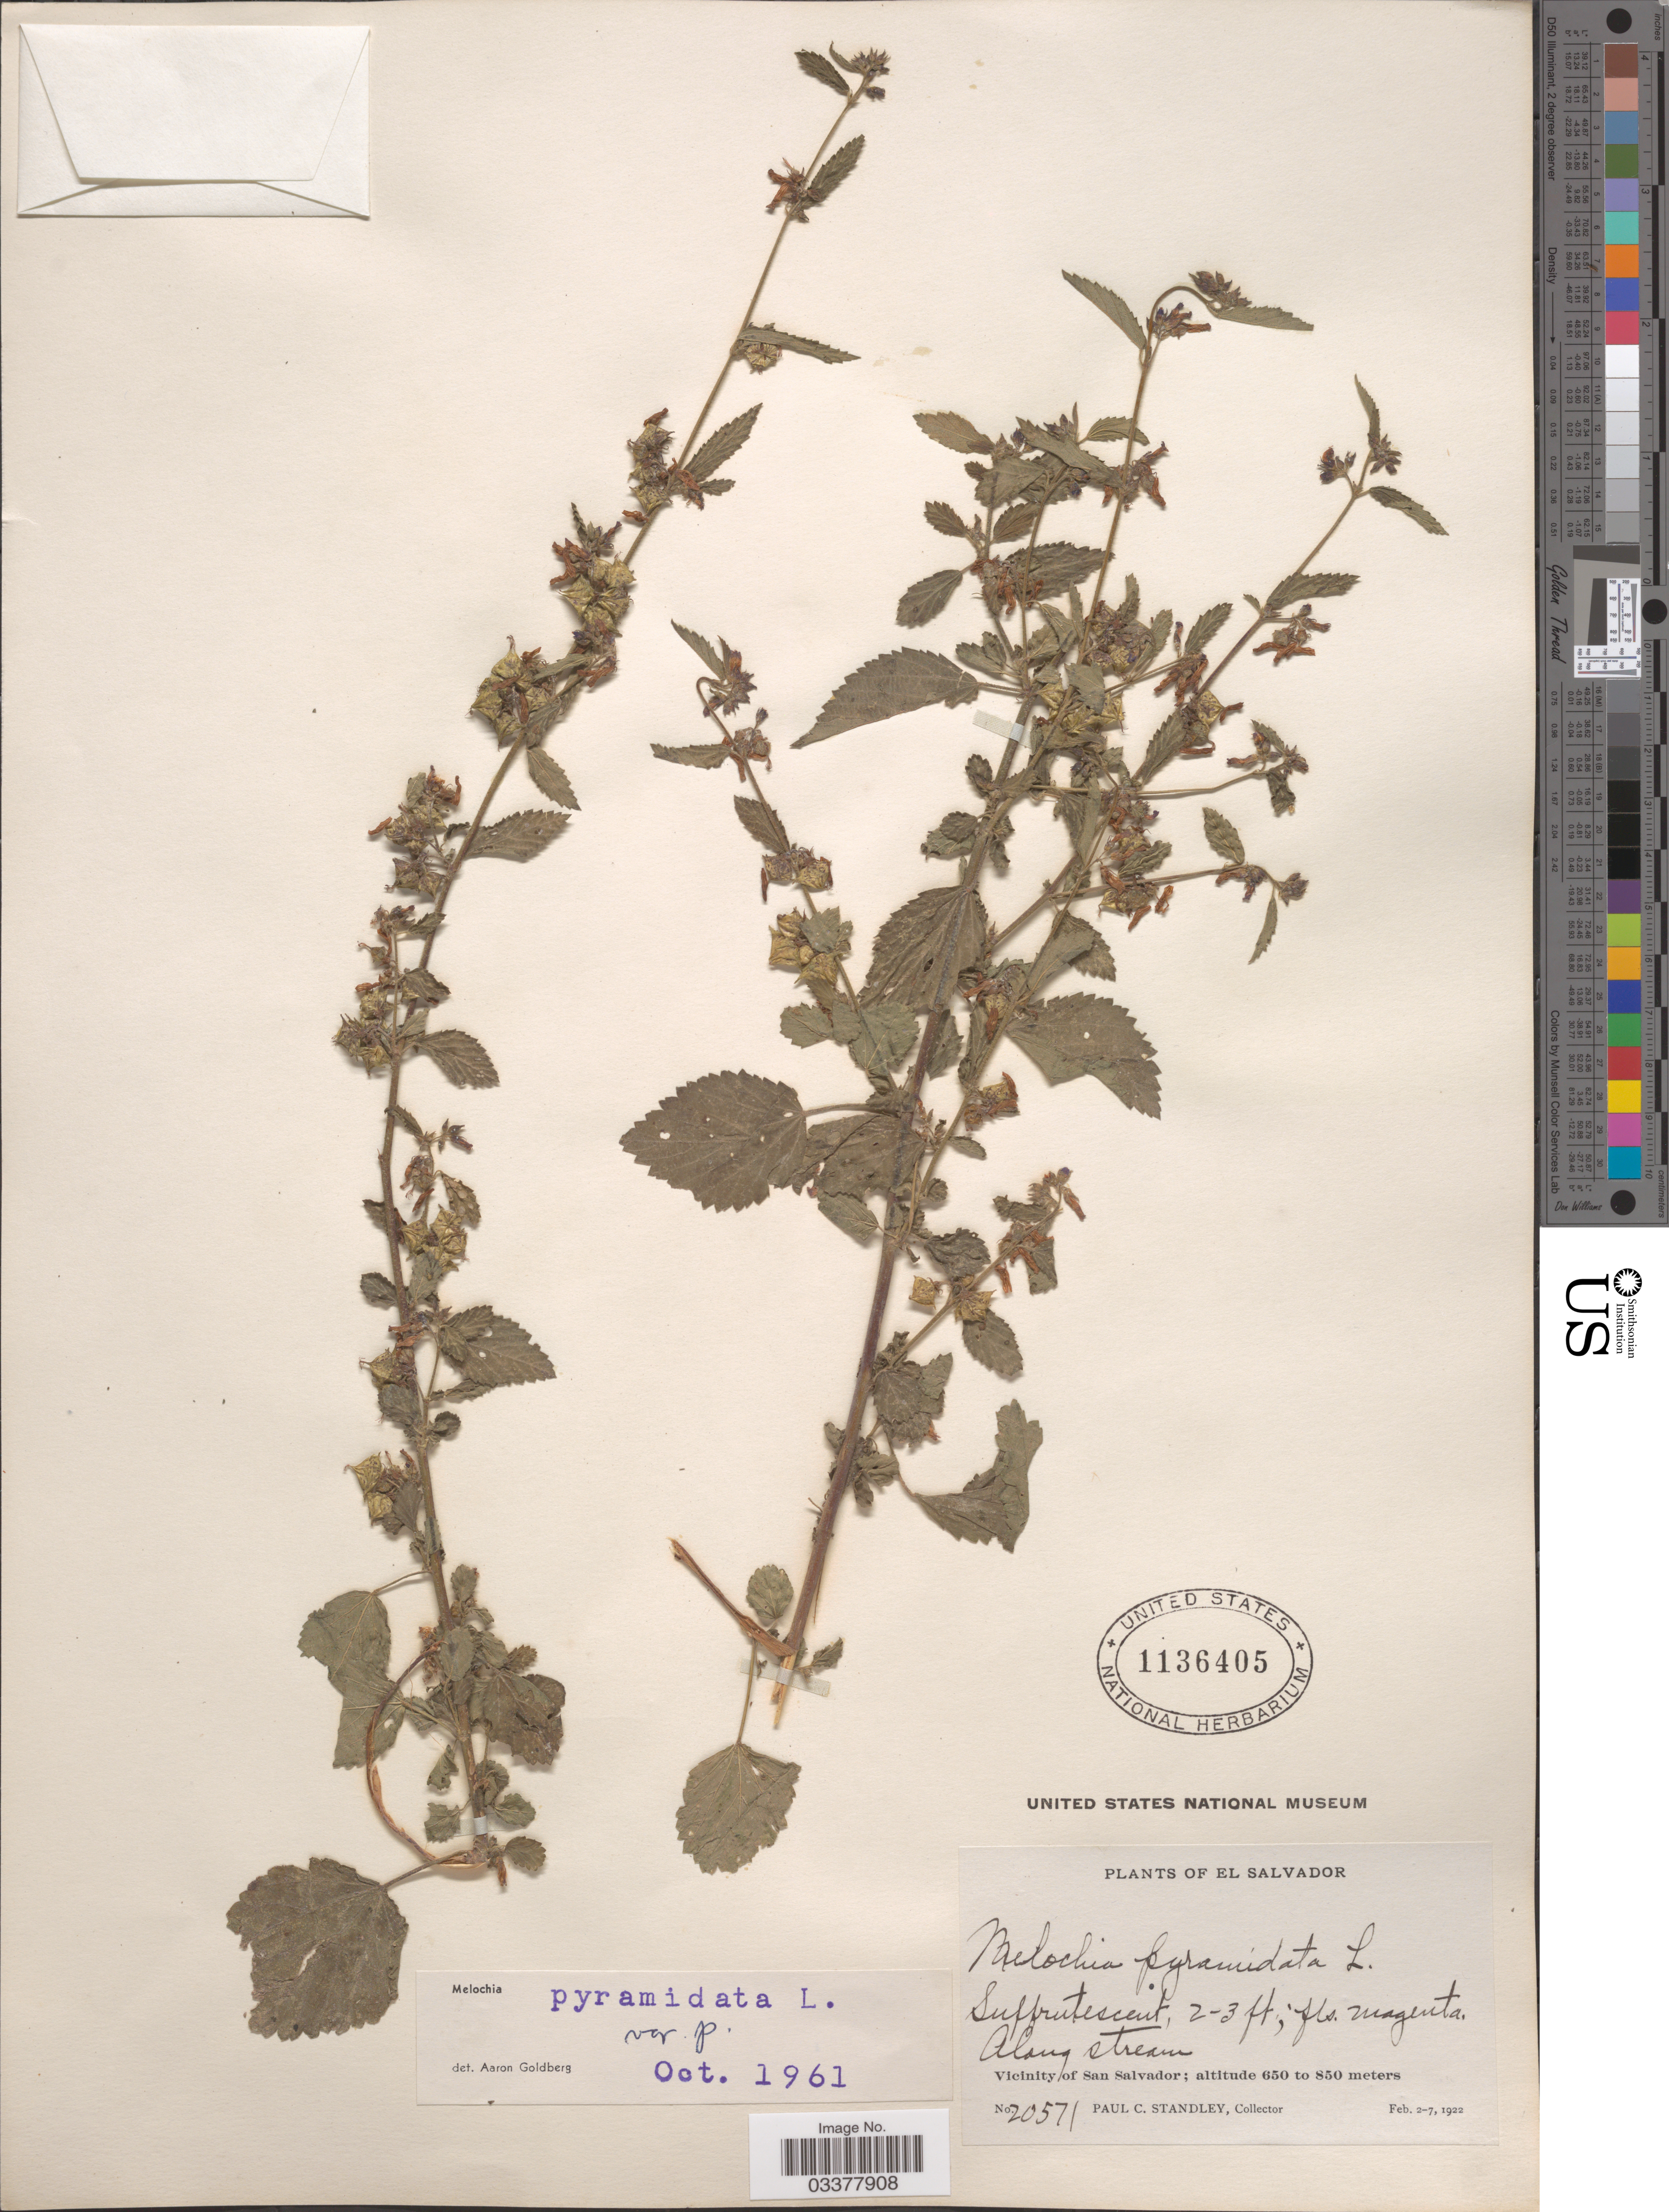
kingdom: Plantae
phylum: Tracheophyta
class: Magnoliopsida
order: Malvales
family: Malvaceae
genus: Melochia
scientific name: Melochia pyramidata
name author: L.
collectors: P. C. Standley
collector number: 20571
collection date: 1922-02-02/1922-02-07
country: El Salvador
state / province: San Salvador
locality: Vicinity of San Salvador.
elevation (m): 650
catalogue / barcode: US 1136405